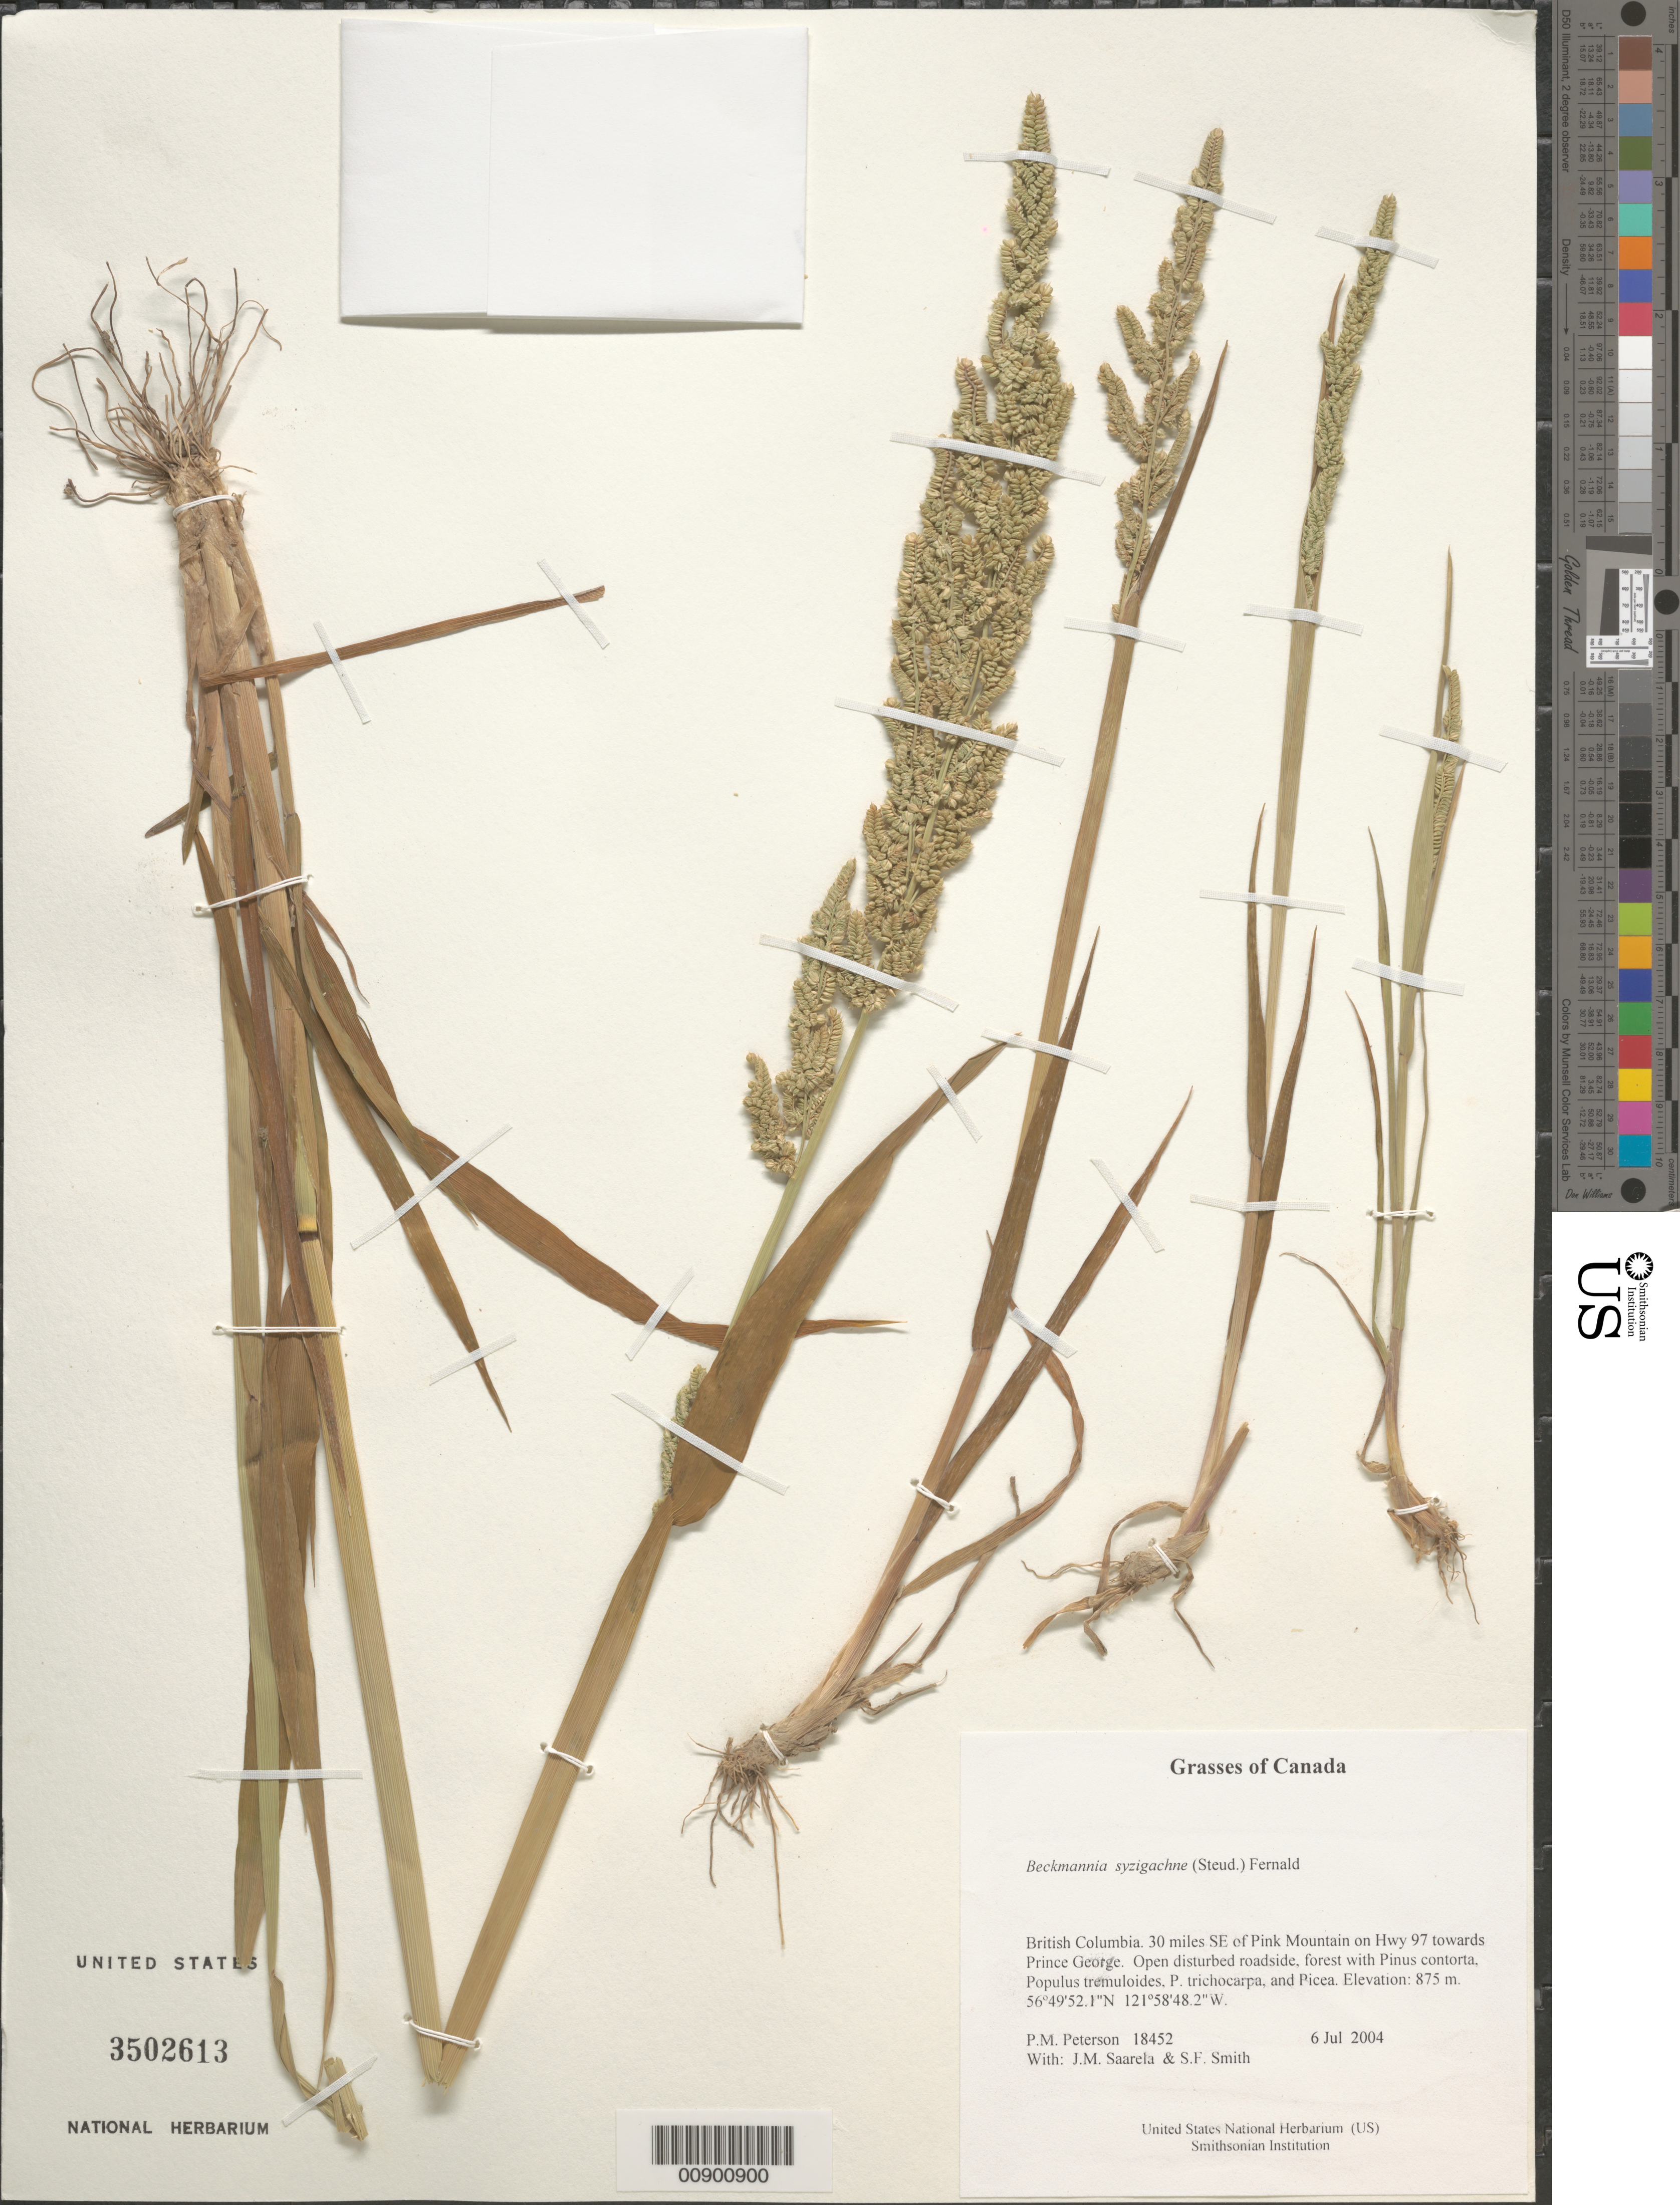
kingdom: Plantae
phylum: Tracheophyta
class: Liliopsida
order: Poales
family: Poaceae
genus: Beckmannia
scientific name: Beckmannia syzigachne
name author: (Steud.) Fernald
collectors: P. M. Peterson, J. Saarela & S.F. Smith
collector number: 18452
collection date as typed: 06 Jul 2004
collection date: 2004-07-06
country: Canada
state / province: British Columbia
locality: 30 miles SE of Pink Mountain on Hwy 97 towards Prince George. Open disturbed roadside, forest with Pinus contorta, Populus tremuloides, P. trichocarpa, and Picea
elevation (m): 875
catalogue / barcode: US 3502613